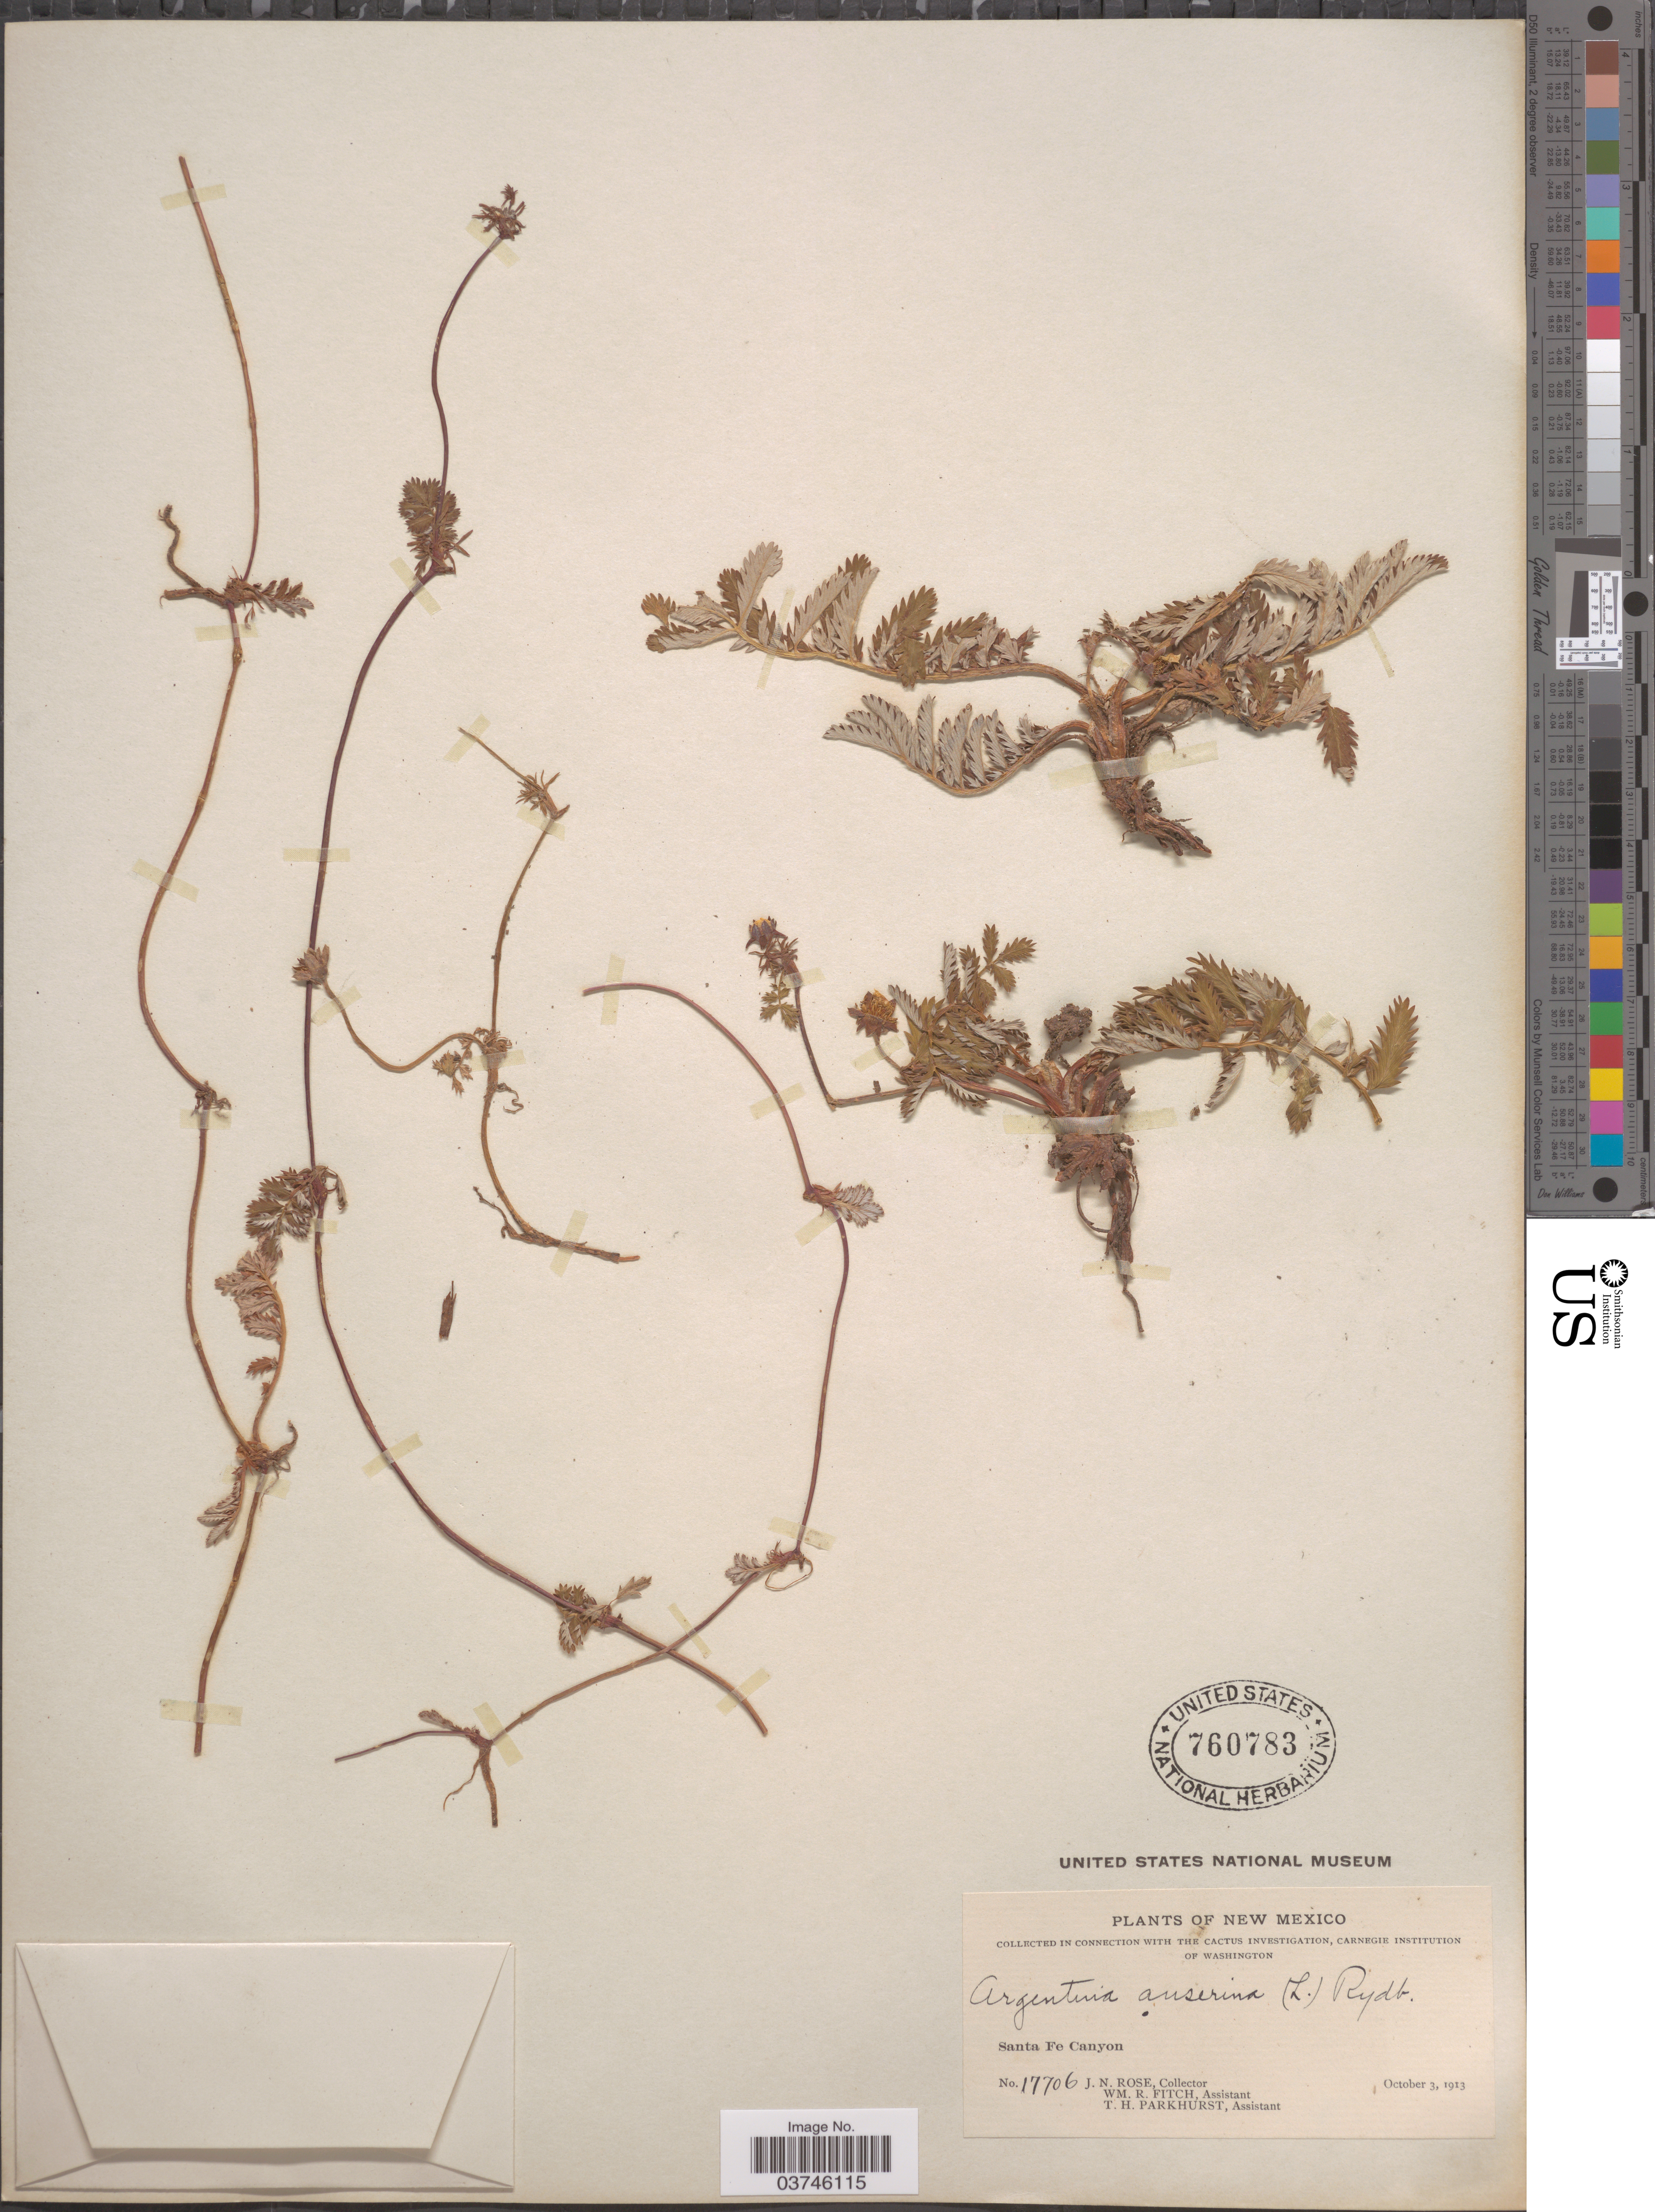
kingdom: Plantae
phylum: Tracheophyta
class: Magnoliopsida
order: Rosales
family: Rosaceae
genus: Argentina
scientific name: Argentina anserina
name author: (L.) Rydb.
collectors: J. N. Rose, W. R. Fitch & T. Parkhurst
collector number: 17706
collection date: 1913-10-03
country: United States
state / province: New Mexico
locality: Santa Fe Canyon.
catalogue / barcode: US 760783